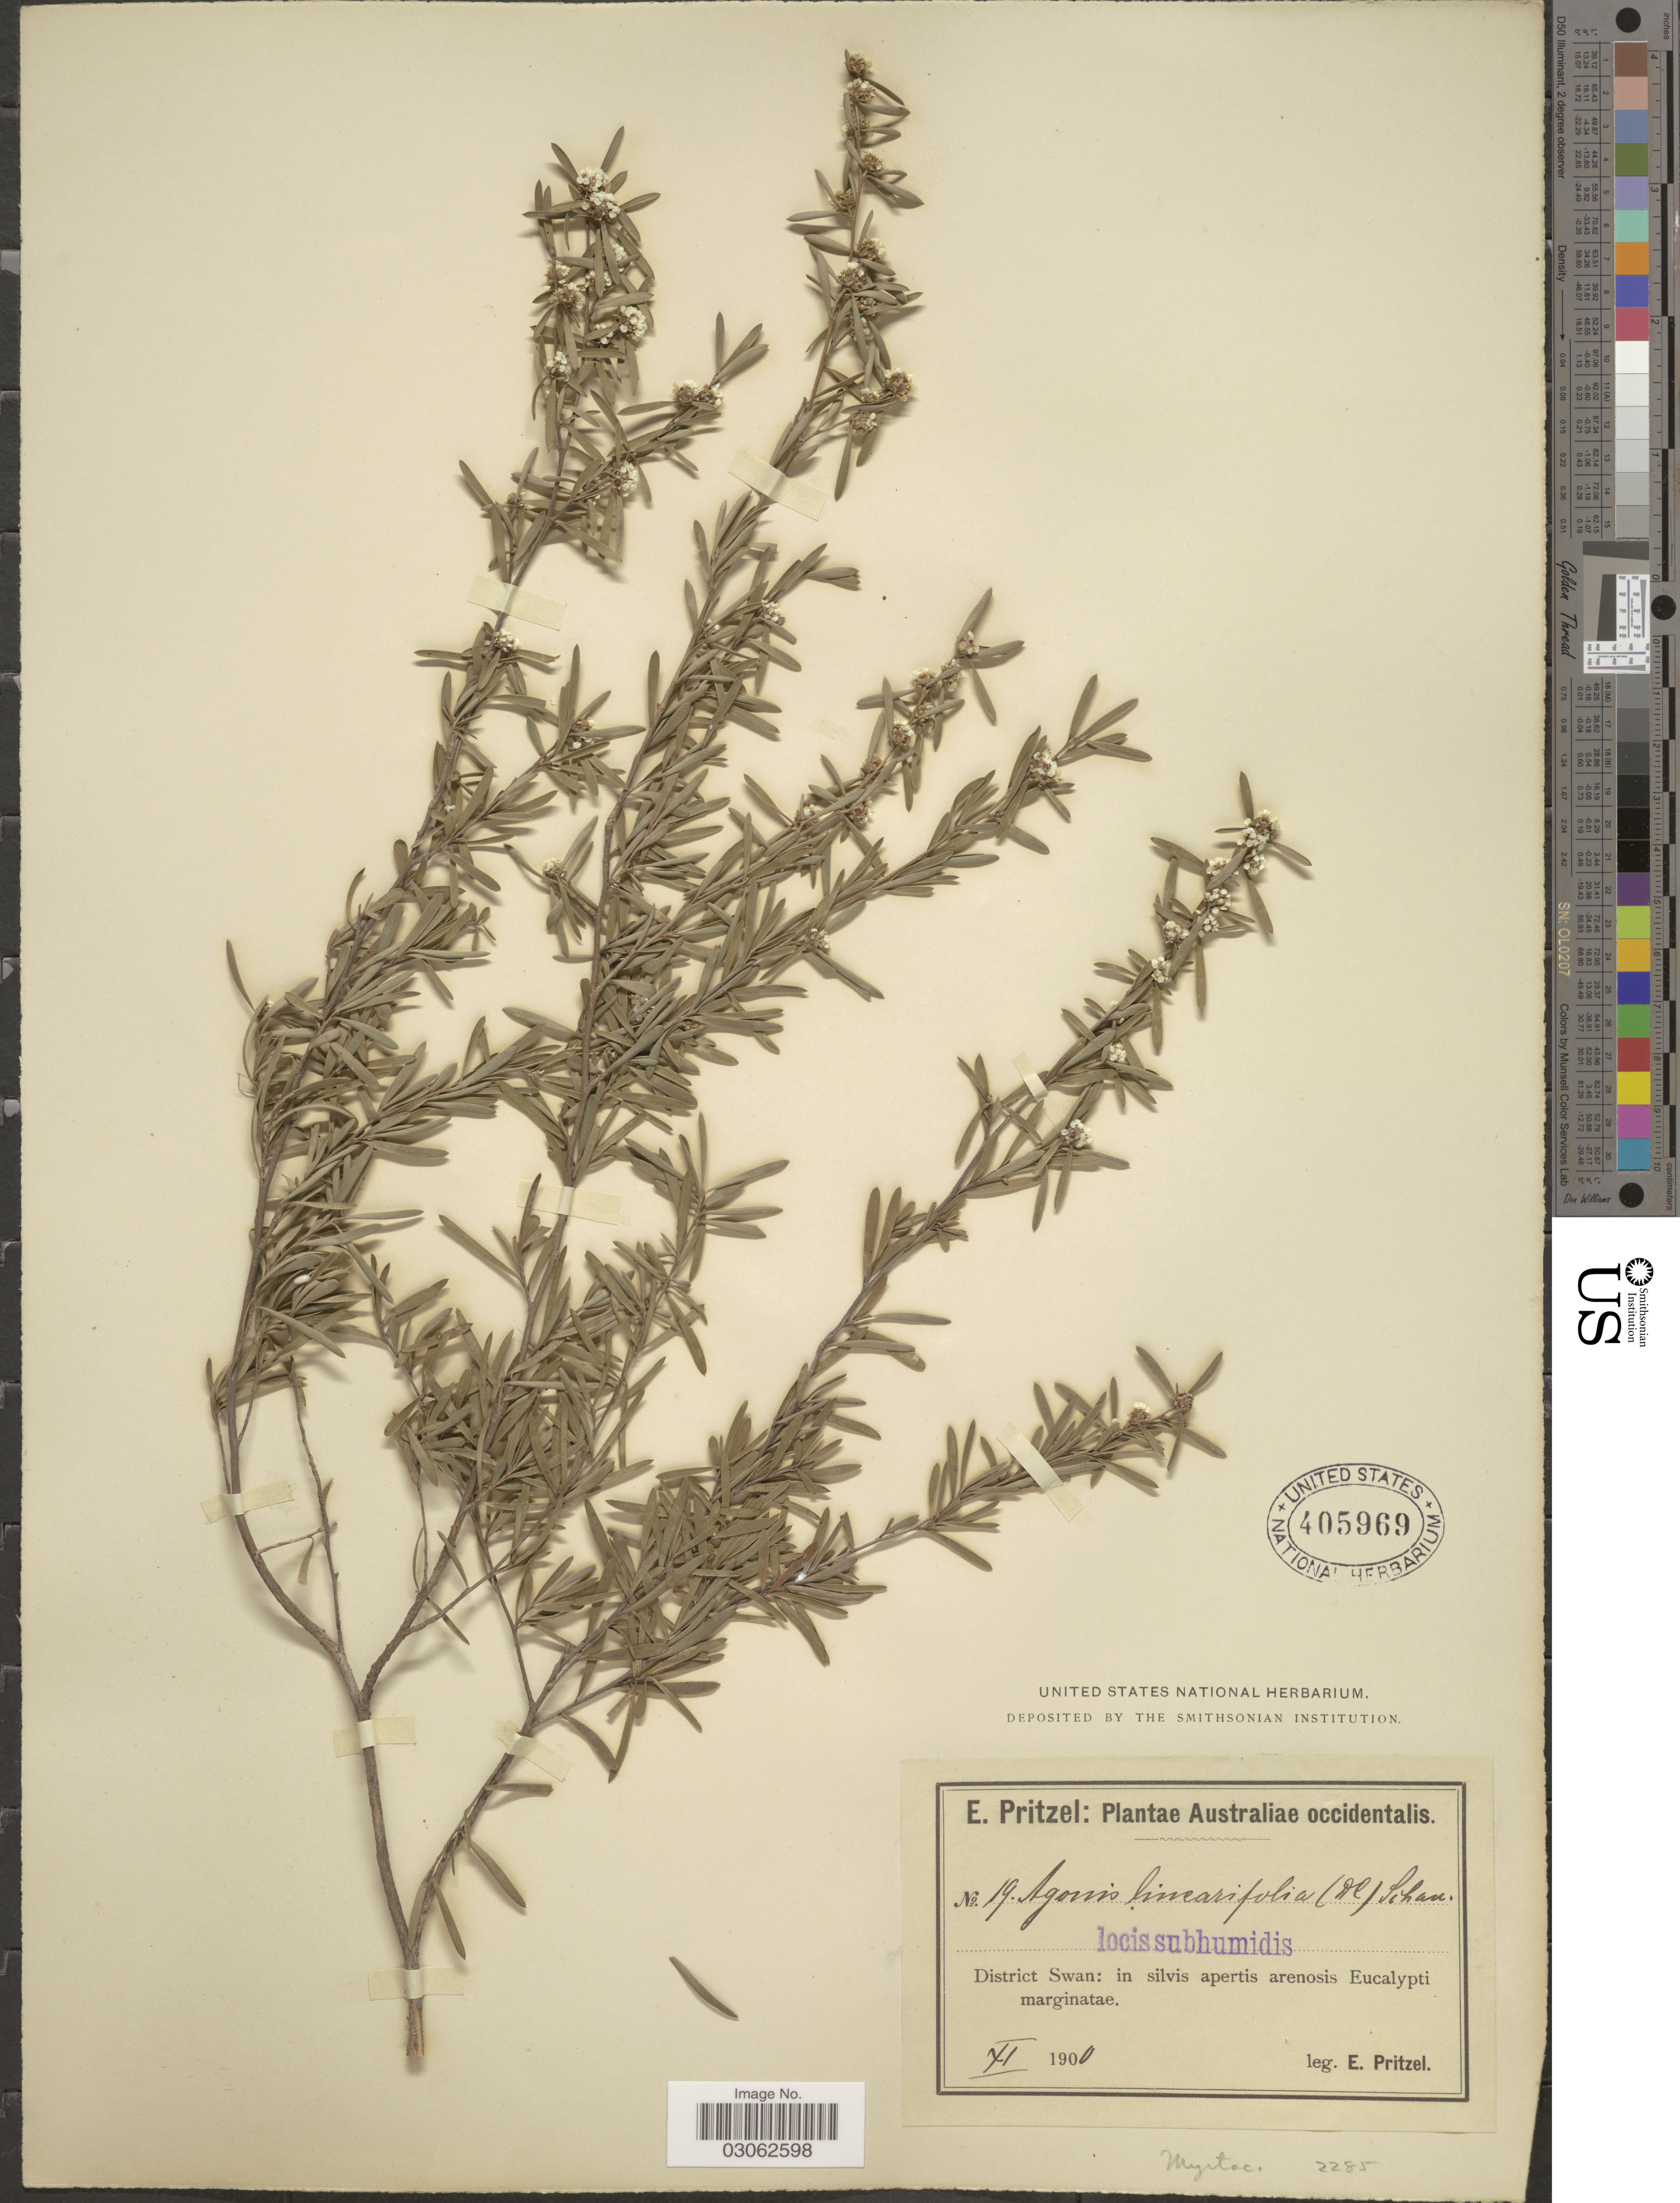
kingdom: Plantae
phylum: Tracheophyta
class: Magnoliopsida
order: Myrtales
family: Myrtaceae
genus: Taxandria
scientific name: Taxandria linearifolia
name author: (DC.) J.R. Wheeler & N.G. Marchant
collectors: E. G. Pritzel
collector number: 19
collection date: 1900-11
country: Australia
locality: Australiae occidentalis. District Swan.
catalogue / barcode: US 405969